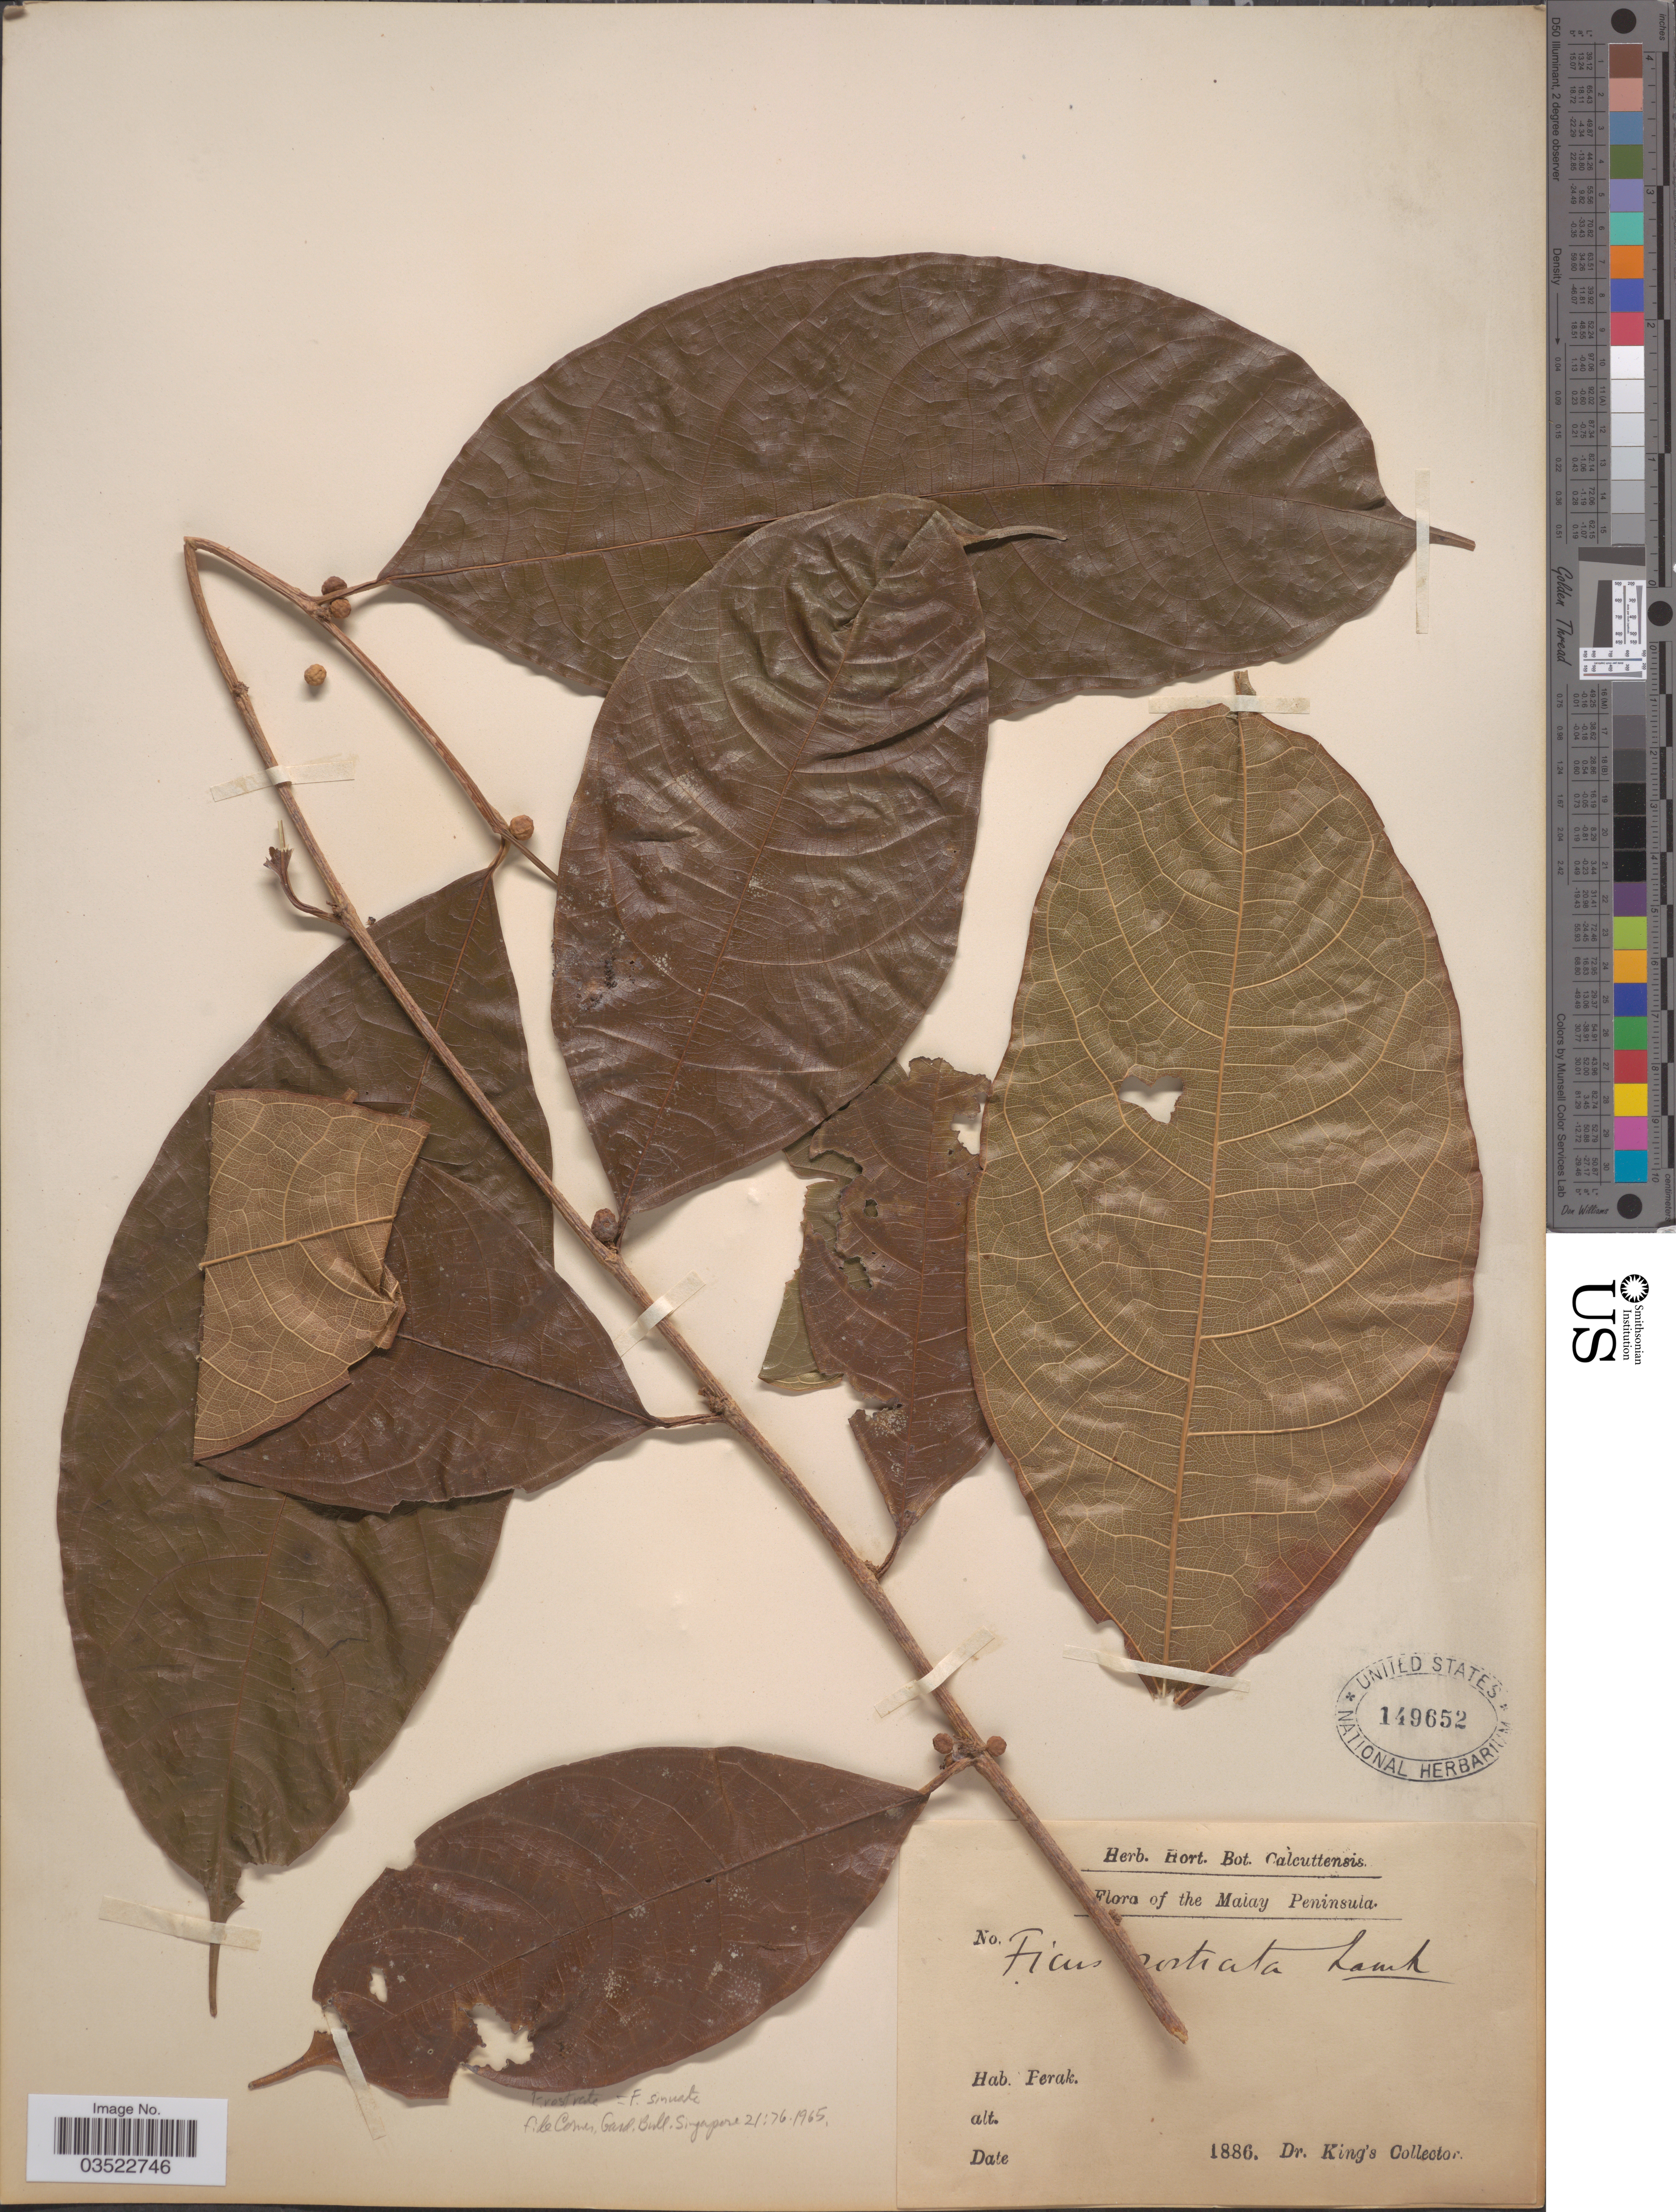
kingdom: Plantae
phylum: Tracheophyta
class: Magnoliopsida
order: Rosales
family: Moraceae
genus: Ficus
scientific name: Ficus sinuata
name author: Thunb.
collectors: Dr. King's collector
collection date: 1886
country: Malaysia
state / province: Perak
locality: Malay Peninsula.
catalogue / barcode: US 149652